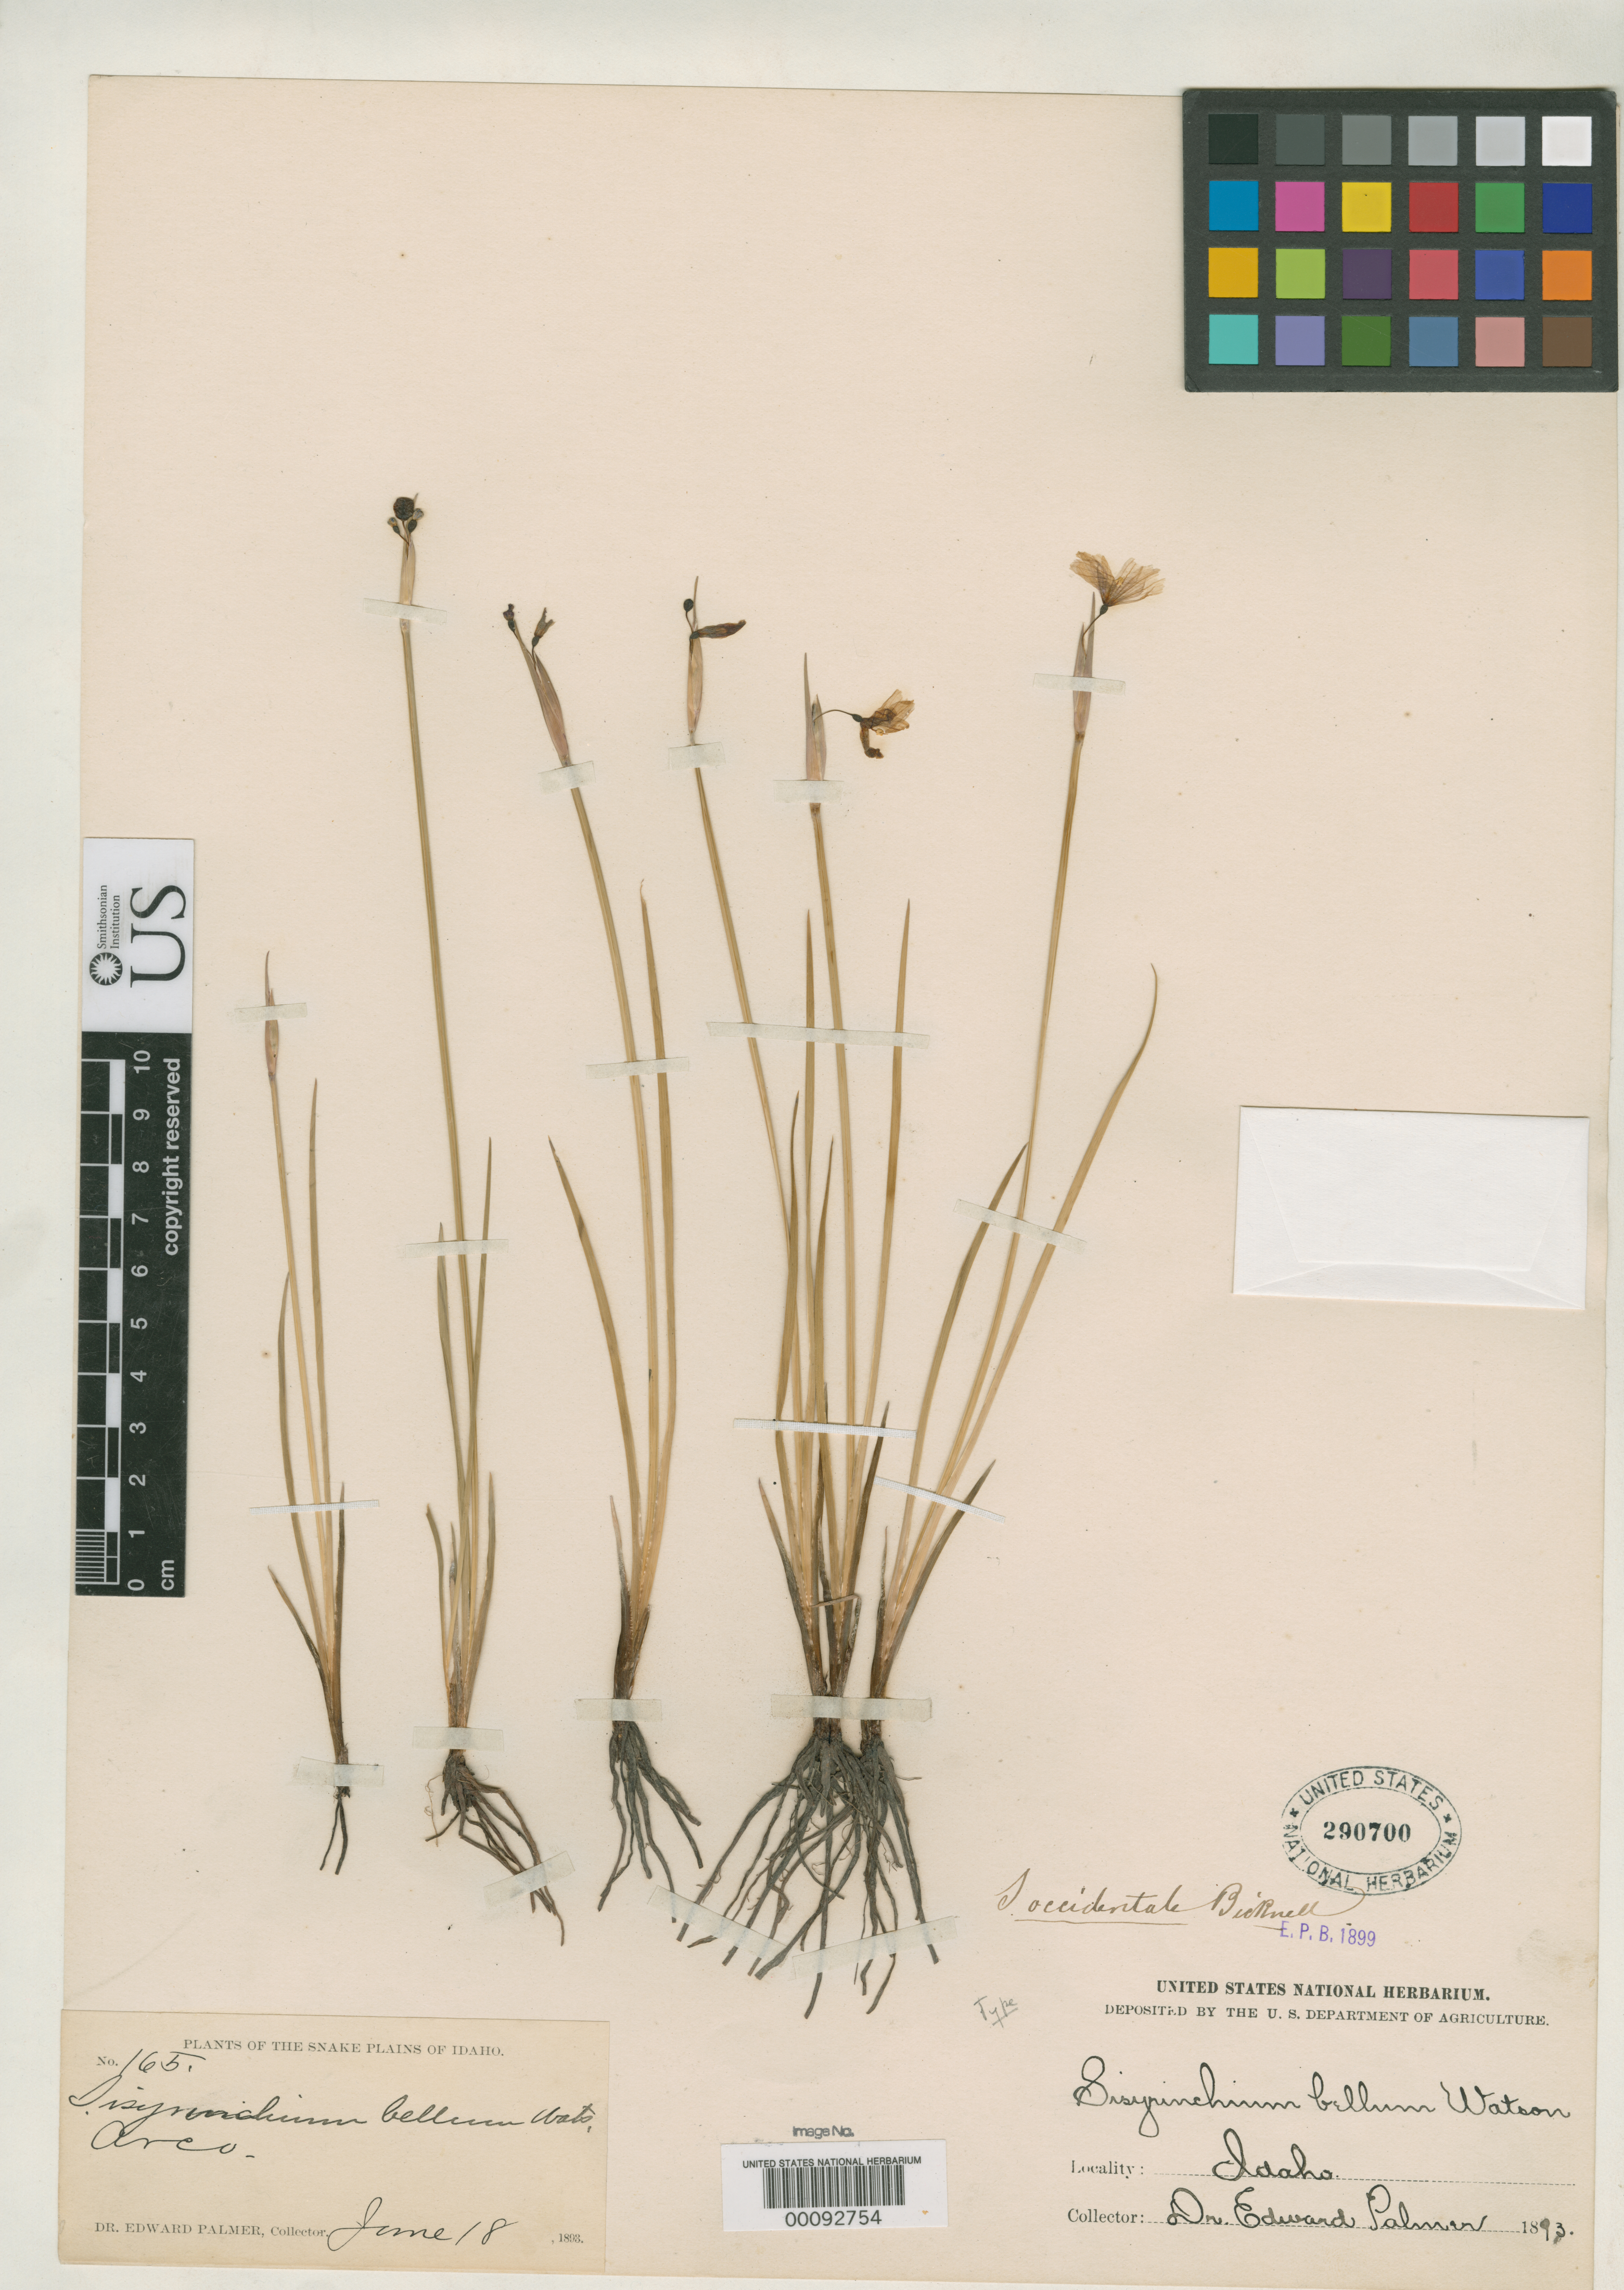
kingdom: Plantae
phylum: Tracheophyta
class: Liliopsida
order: Asparagales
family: Iridaceae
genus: Sisyrinchium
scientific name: Sisyrinchium occidentale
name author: E.P. Bicknell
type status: Lectotype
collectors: E. Palmer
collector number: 165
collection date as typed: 18 Jun 1893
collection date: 1893-06-18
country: United States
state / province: Idaho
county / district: Butte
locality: Arco.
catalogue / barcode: US 290700